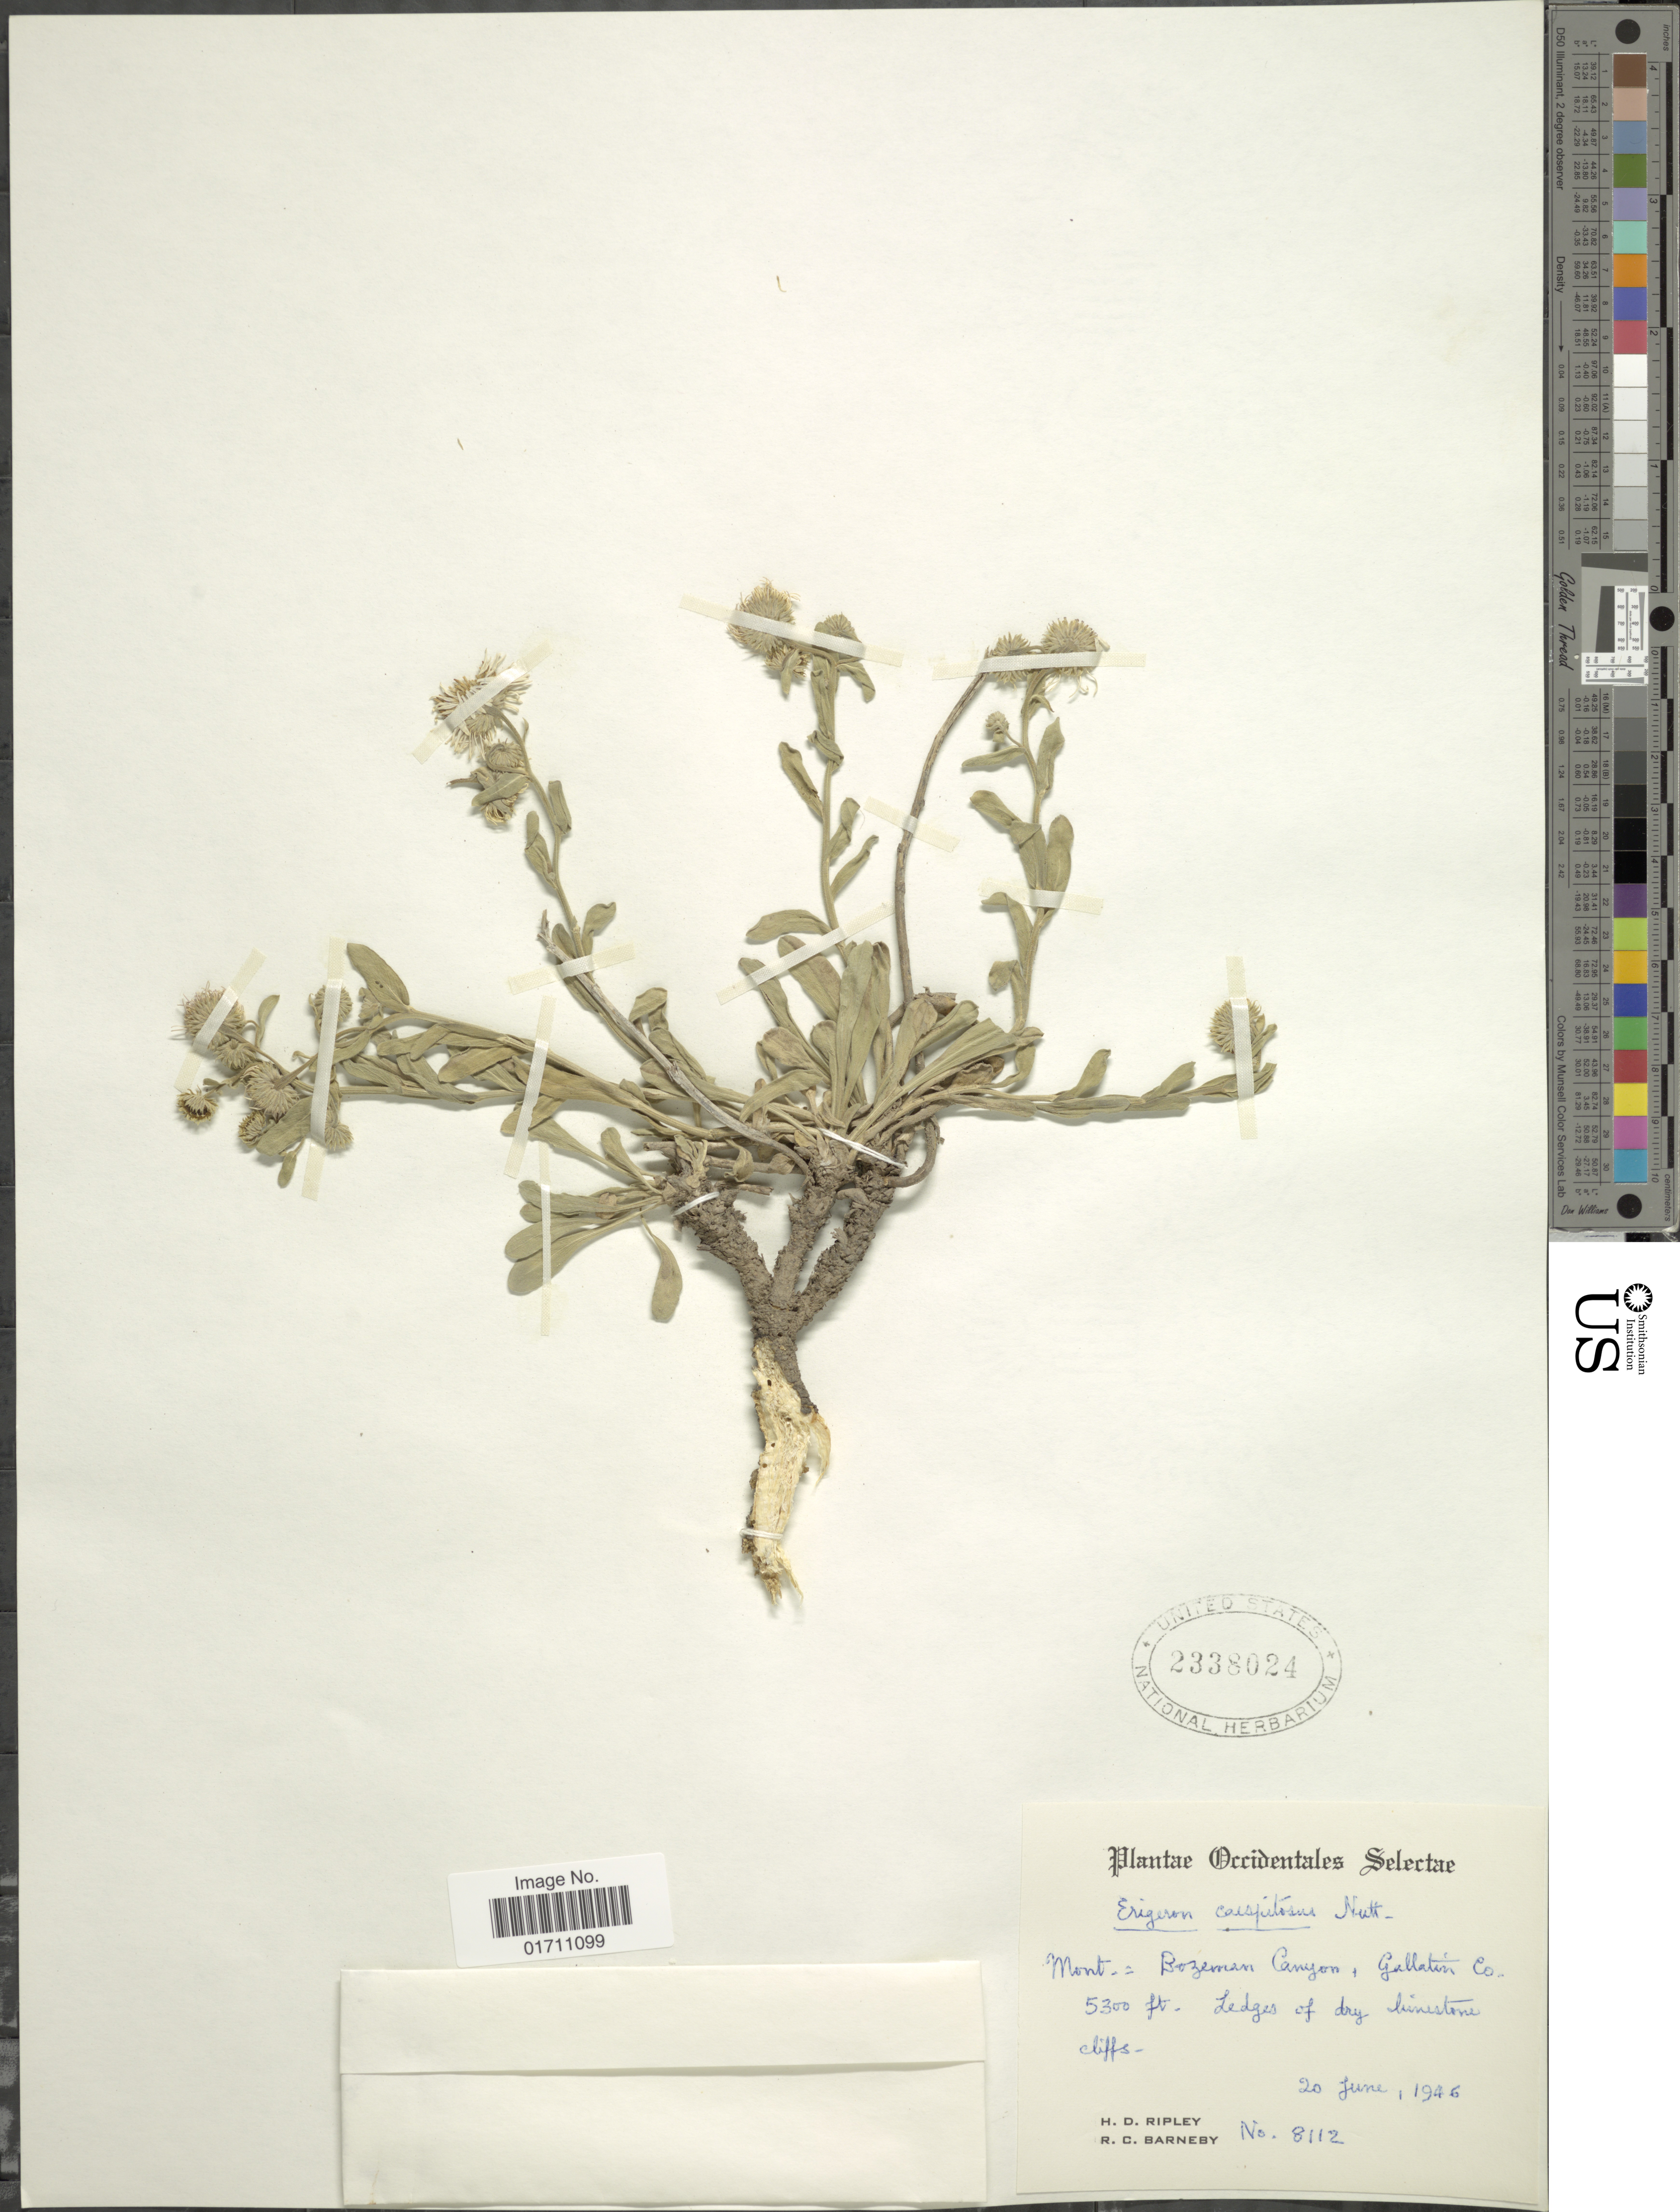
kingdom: Plantae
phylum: Tracheophyta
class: Magnoliopsida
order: Asterales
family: Asteraceae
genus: Erigeron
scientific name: Erigeron caespitosus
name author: Nutt.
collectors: H. Ripley & R. C. Barneby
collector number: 8112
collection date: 1946-06-20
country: United States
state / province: Montana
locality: Occidentales Selectae, Mont: Bozeman Canyon + Gallatin Co, Ledges of dry limestone cliffs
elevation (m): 1615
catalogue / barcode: US 2338024